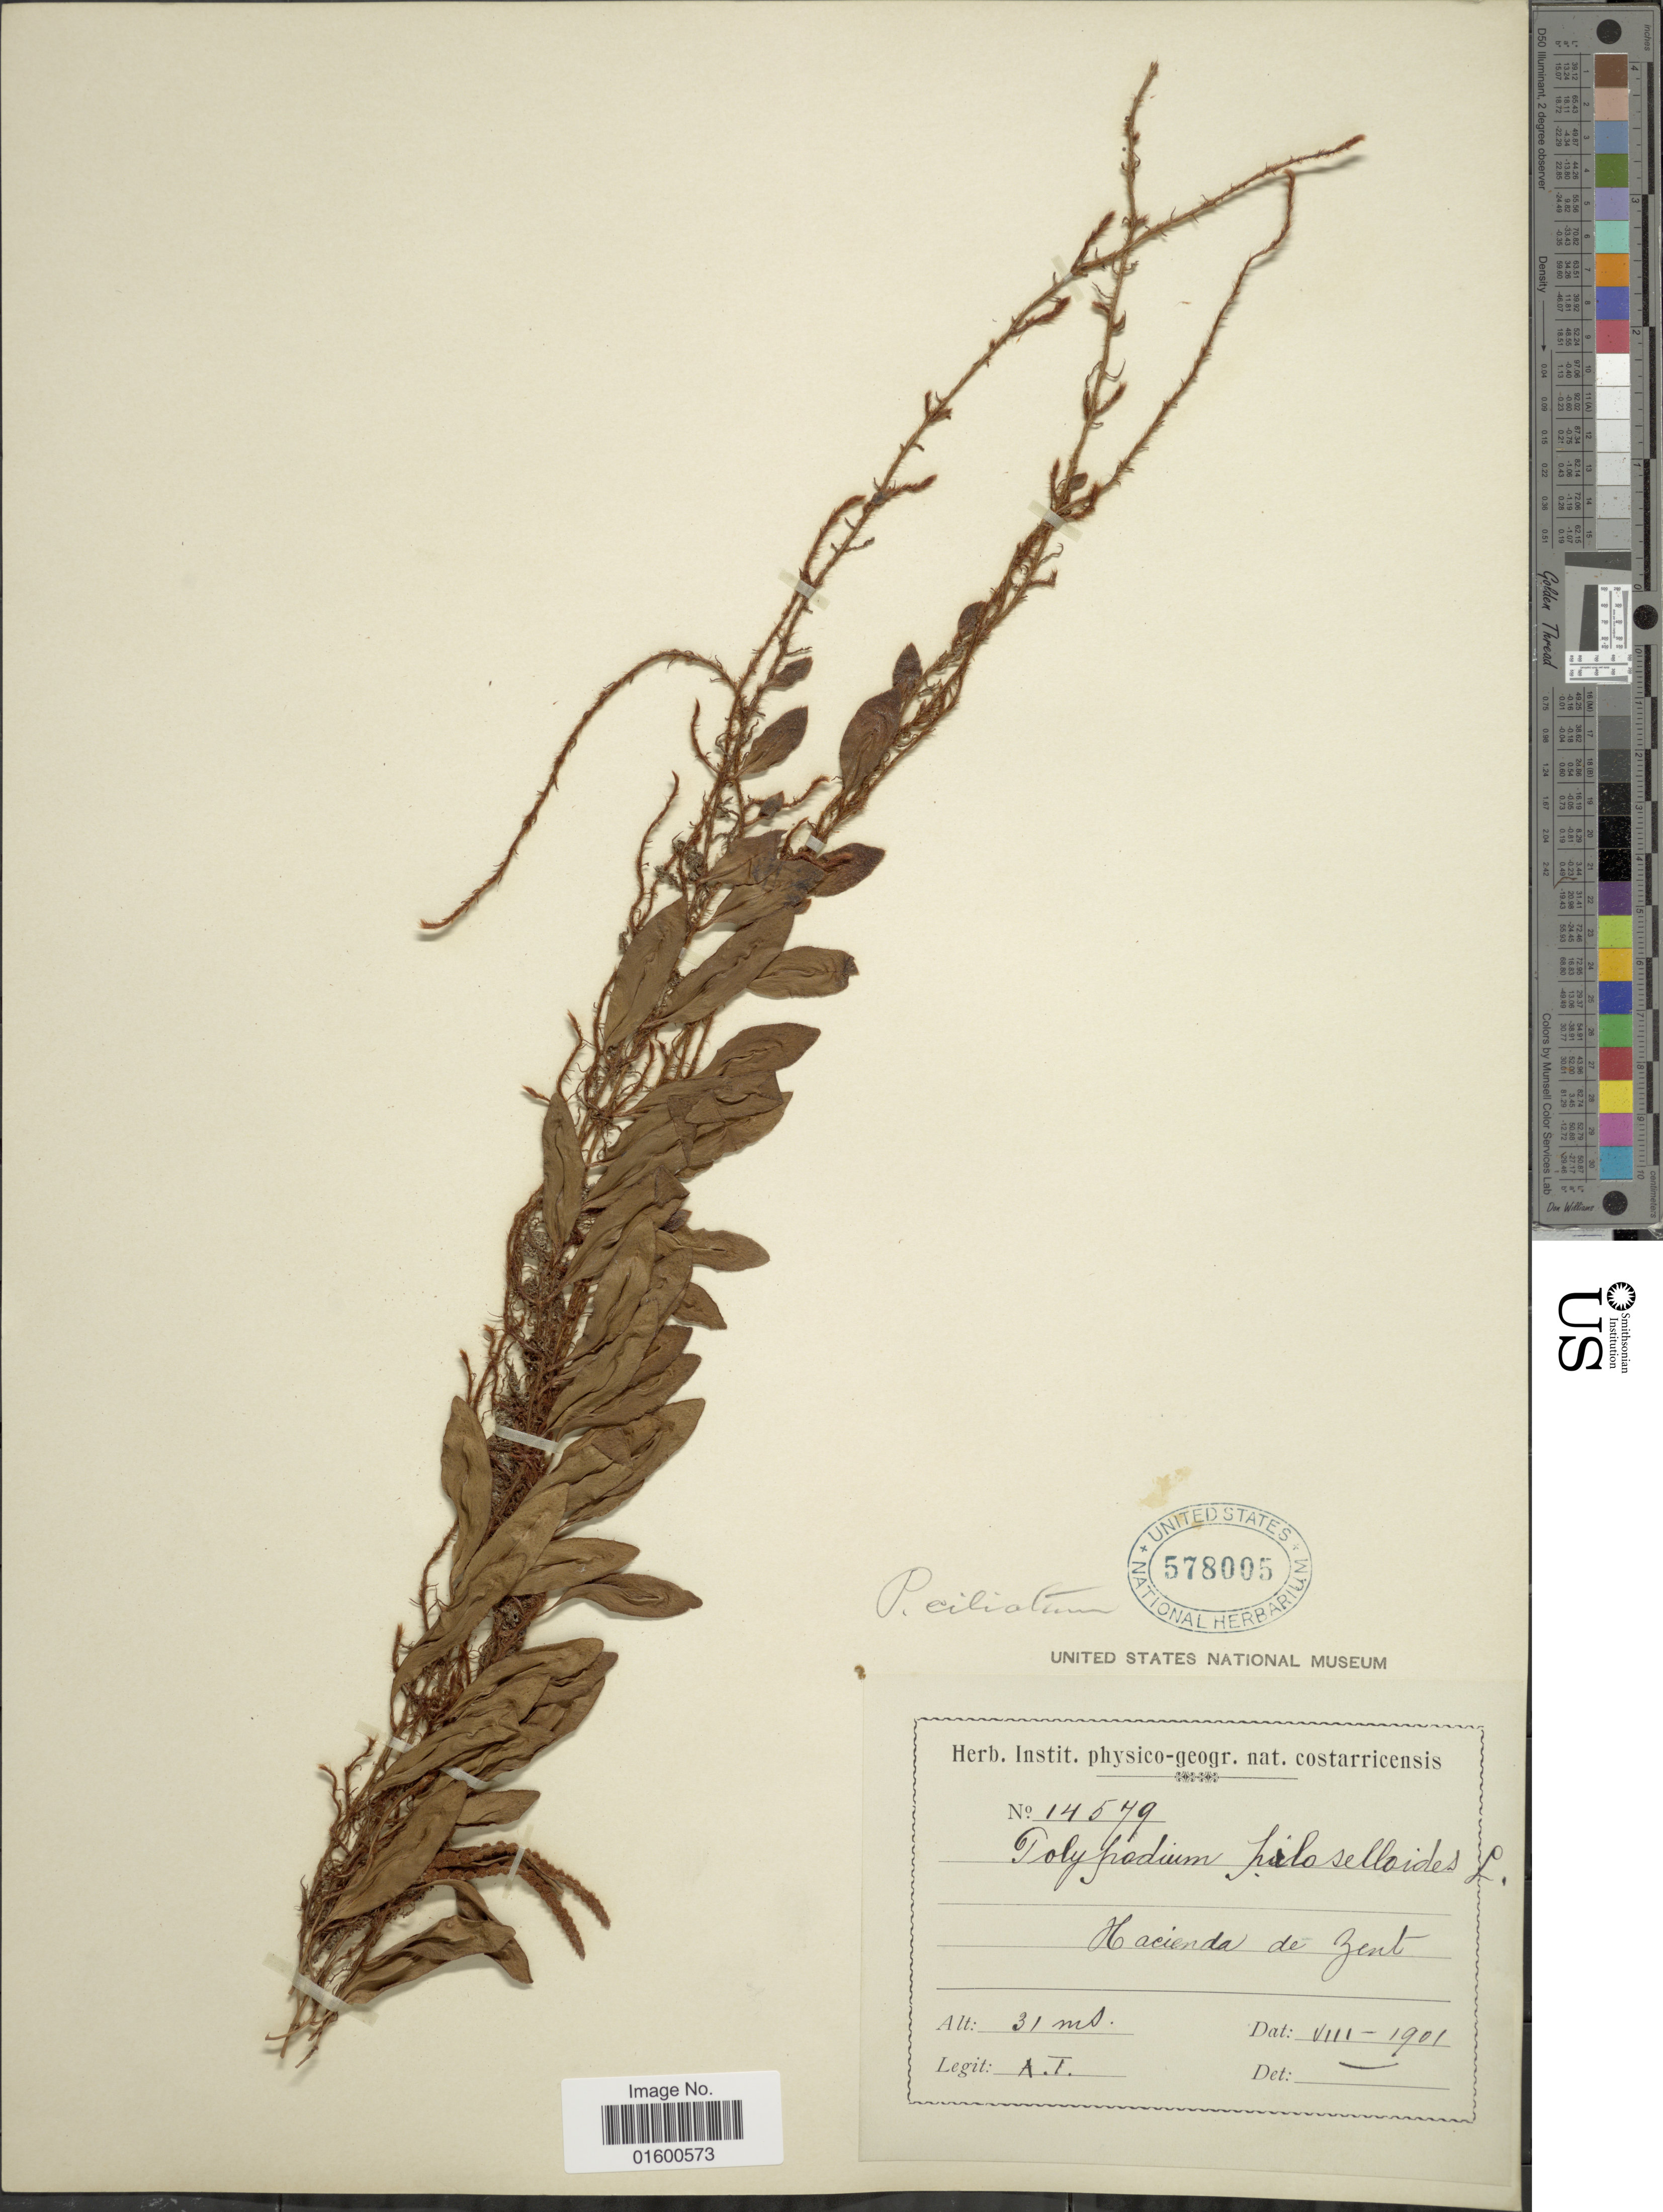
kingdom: Plantae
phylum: Tracheophyta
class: Polypodiopsida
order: Polypodiales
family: Polypodiaceae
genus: Microgramma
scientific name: Microgramma reptans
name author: (Cav.) A.R. Sm.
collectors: A. T.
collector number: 14579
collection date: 1901-08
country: Costa Rica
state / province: Limón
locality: Hacienda de Zent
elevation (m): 31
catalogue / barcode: US 578005